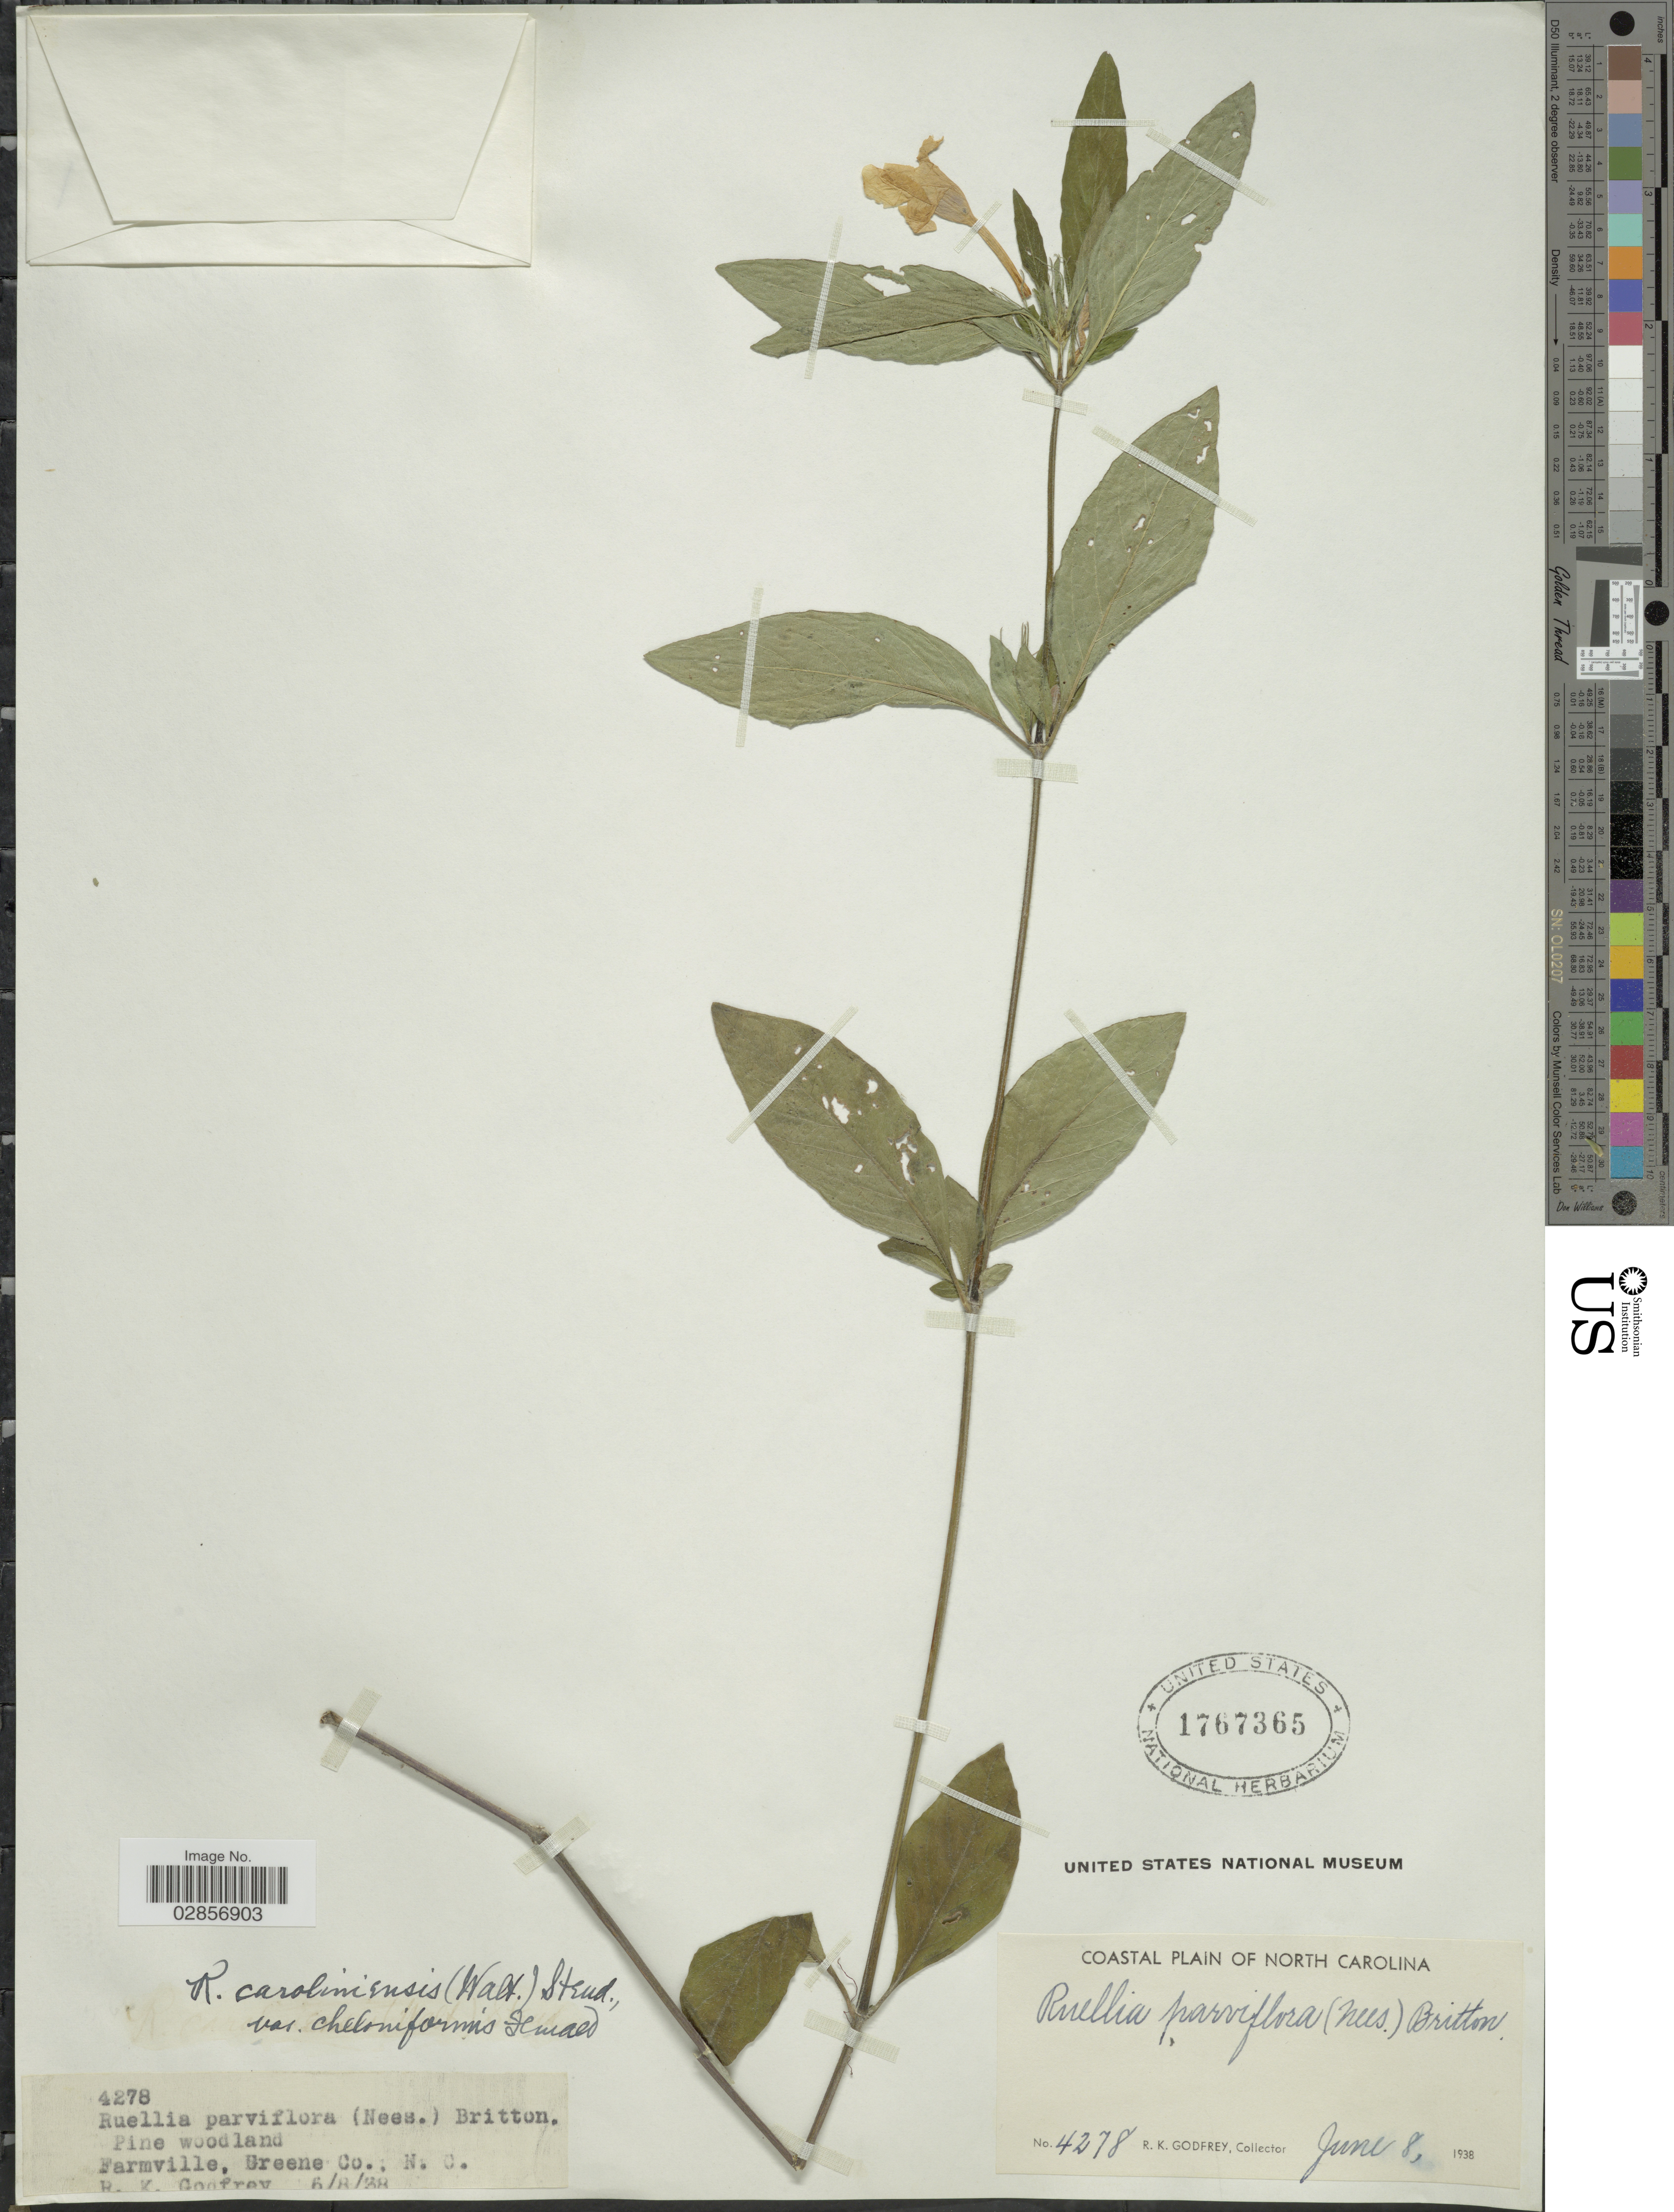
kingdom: Plantae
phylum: Tracheophyta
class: Magnoliopsida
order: Lamiales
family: Acanthaceae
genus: Ruellia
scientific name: Ruellia caroliniensis var. cheloniformis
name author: Fernald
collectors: R. K. Godfrey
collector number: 4278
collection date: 1938-06-08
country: United States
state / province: North Carolina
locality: Coastal plain of North Carolina. Farmville, Greene Co.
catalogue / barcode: US 1767365